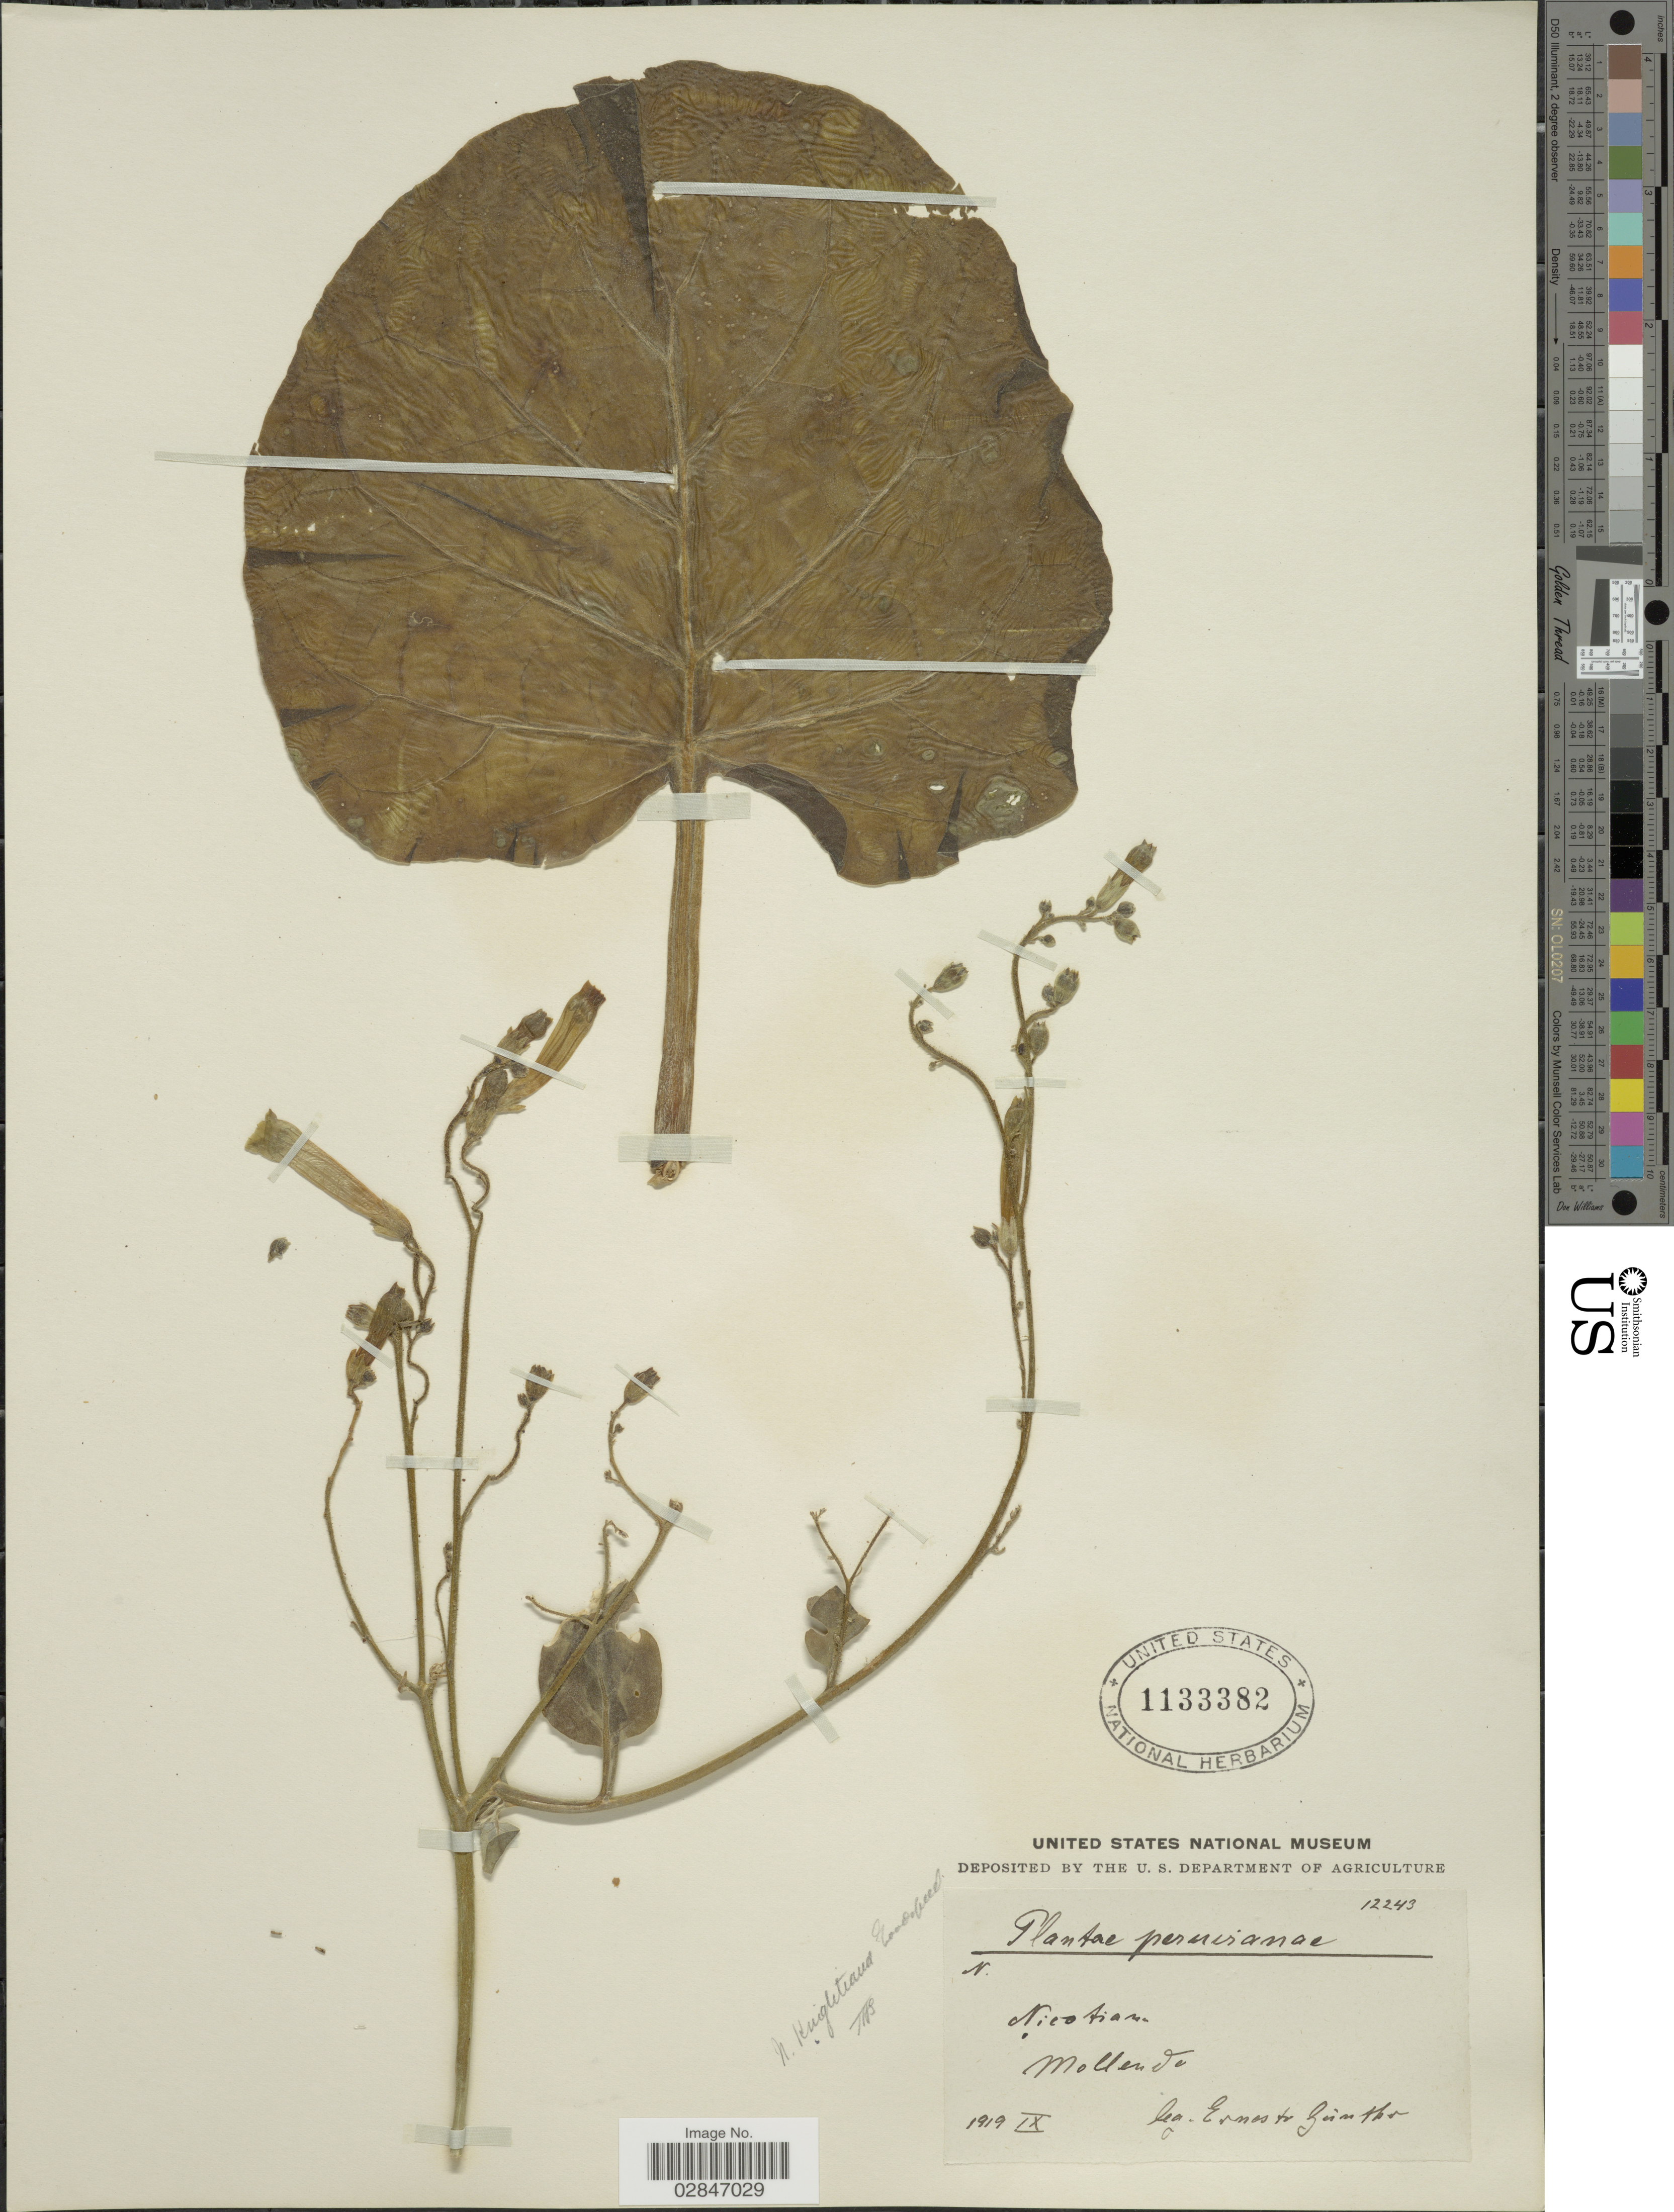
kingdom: Plantae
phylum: Tracheophyta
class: Magnoliopsida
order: Solanales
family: Solanaceae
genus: Nicotiana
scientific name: Nicotiana knightiana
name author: Goodsp.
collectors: E. Gunther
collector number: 12243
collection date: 1919-09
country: Peru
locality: Mollendo.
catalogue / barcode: US 1133382